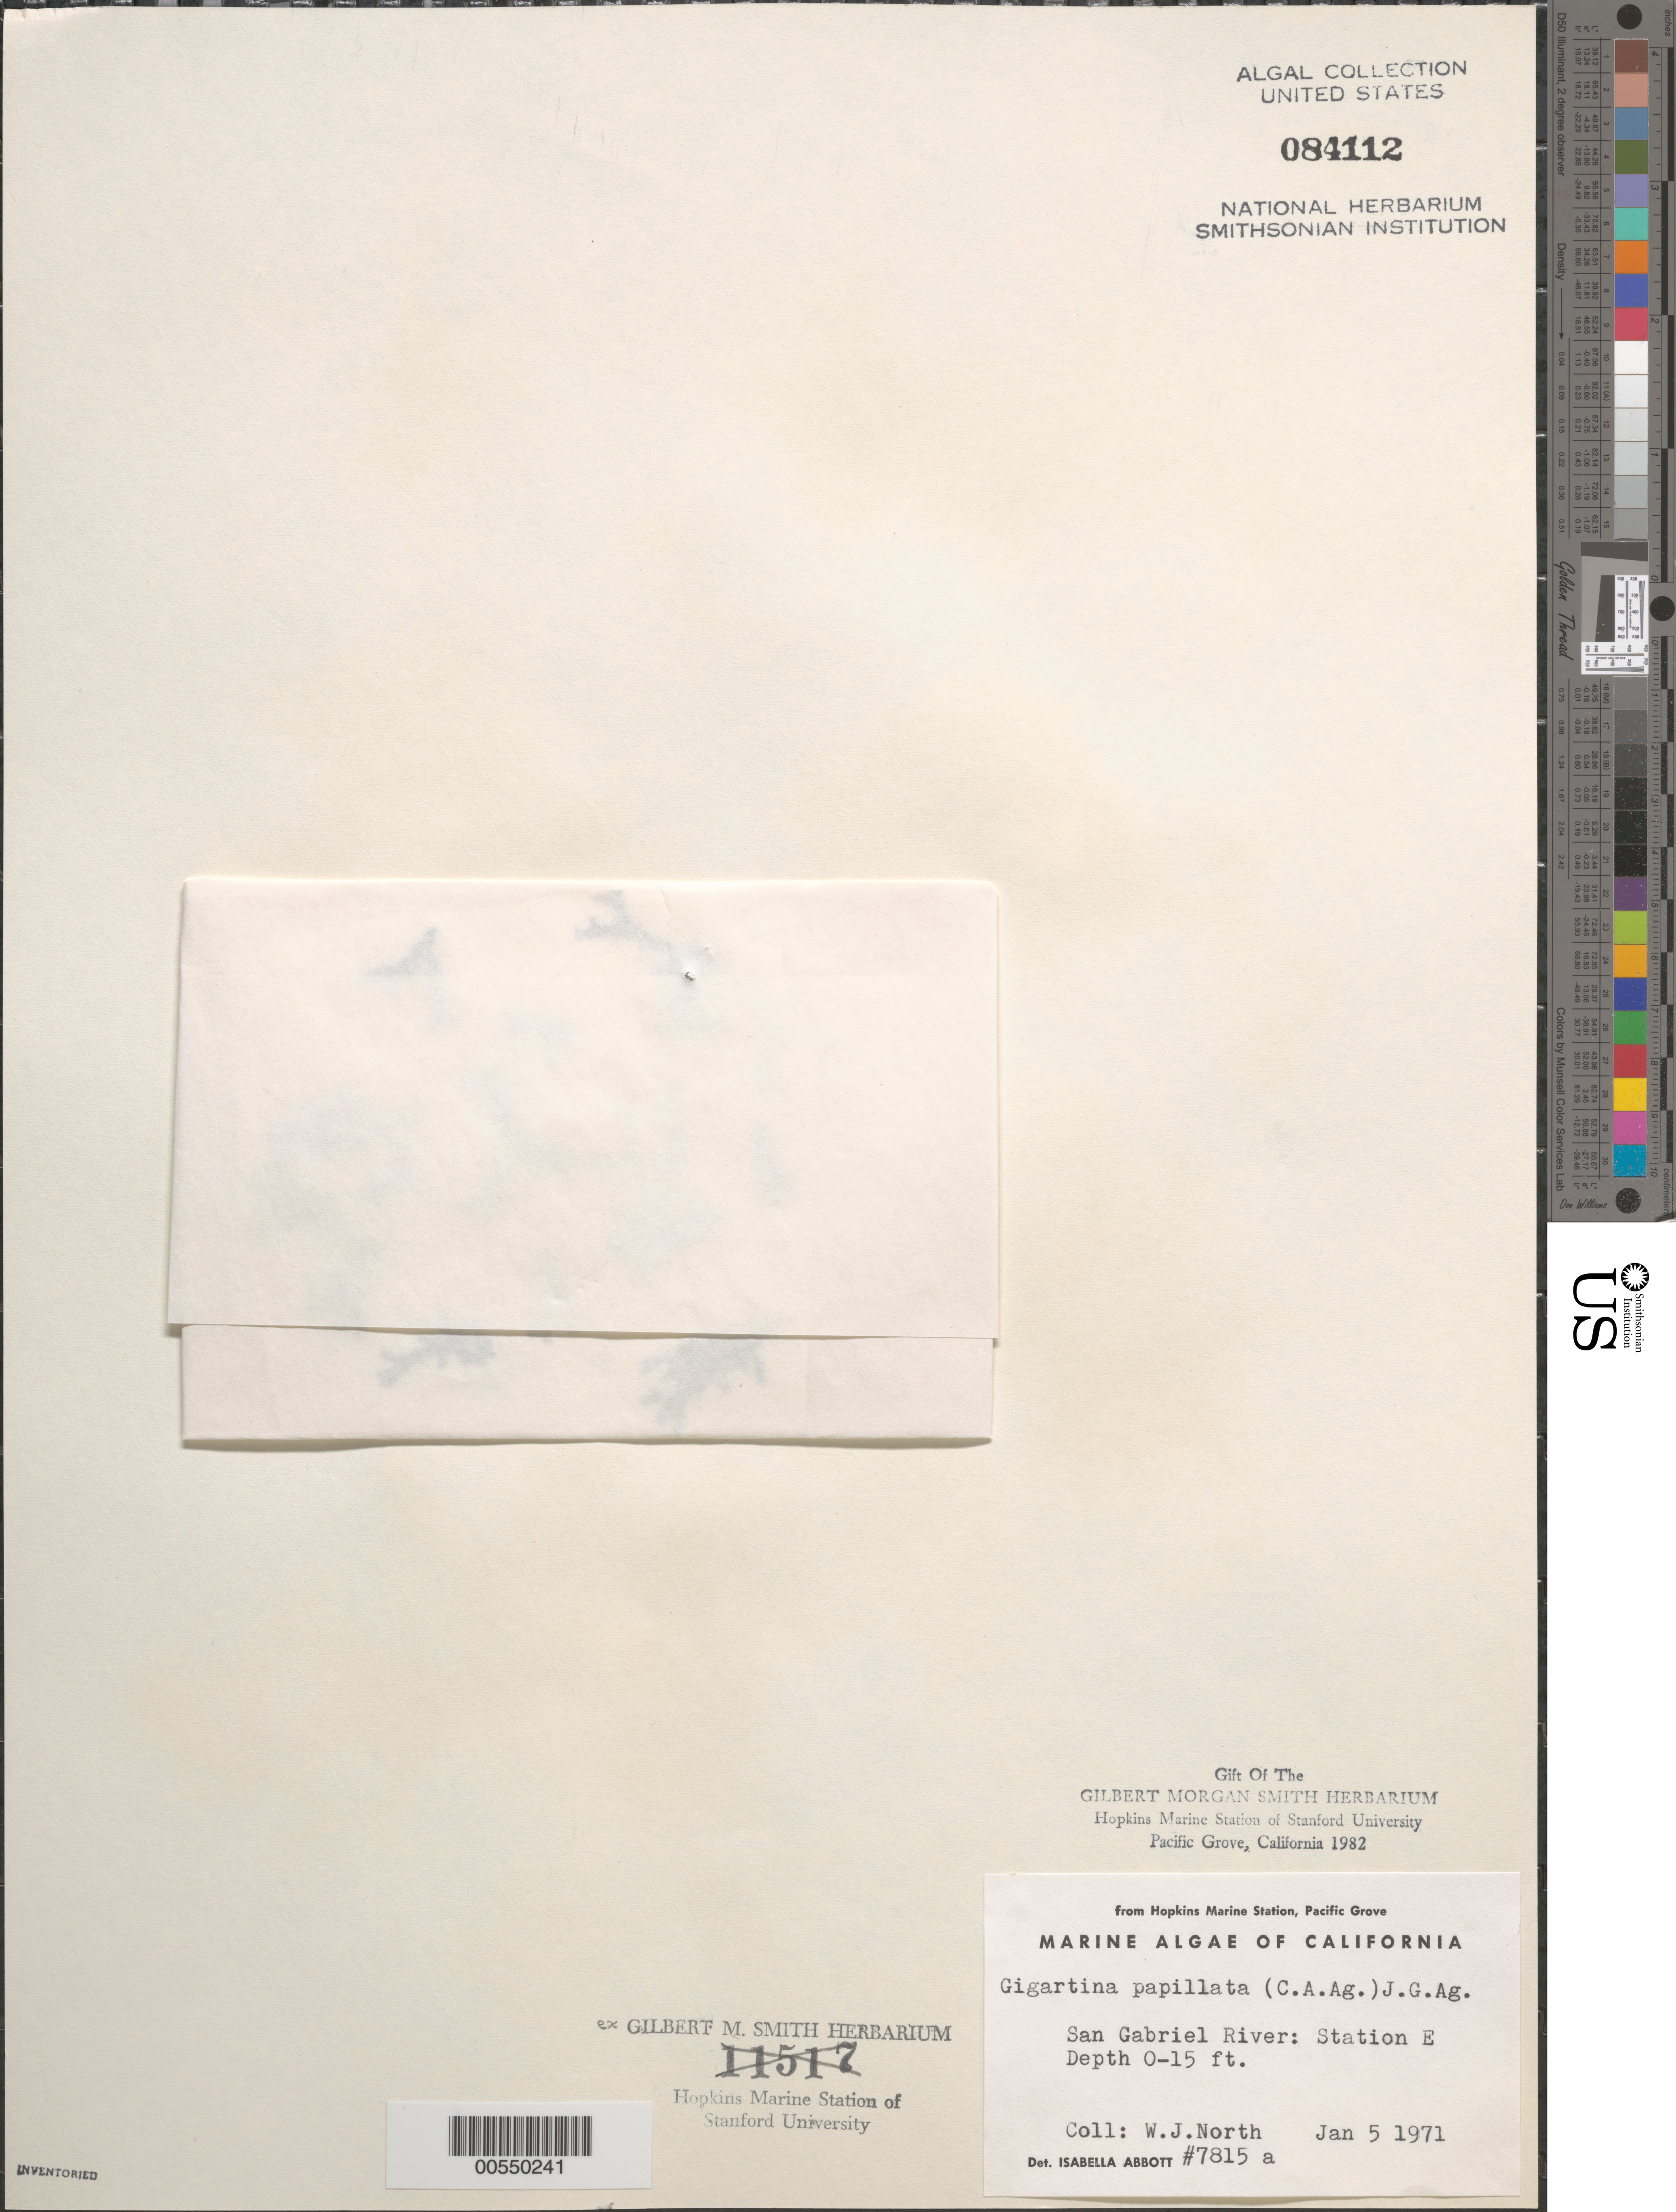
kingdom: Plantae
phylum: Rhodophyta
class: Florideophyceae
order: Gigartinales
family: Phyllophoraceae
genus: Mastocarpus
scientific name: Mastocarpus papillatus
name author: (C. Agardh) Kütz.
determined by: Algae name updating Project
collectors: W. North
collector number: Iaa7815a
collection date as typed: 05 Jan 1971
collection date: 1971-01-05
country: United States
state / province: California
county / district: Los Angeles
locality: San Gabriel River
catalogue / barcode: US 84112